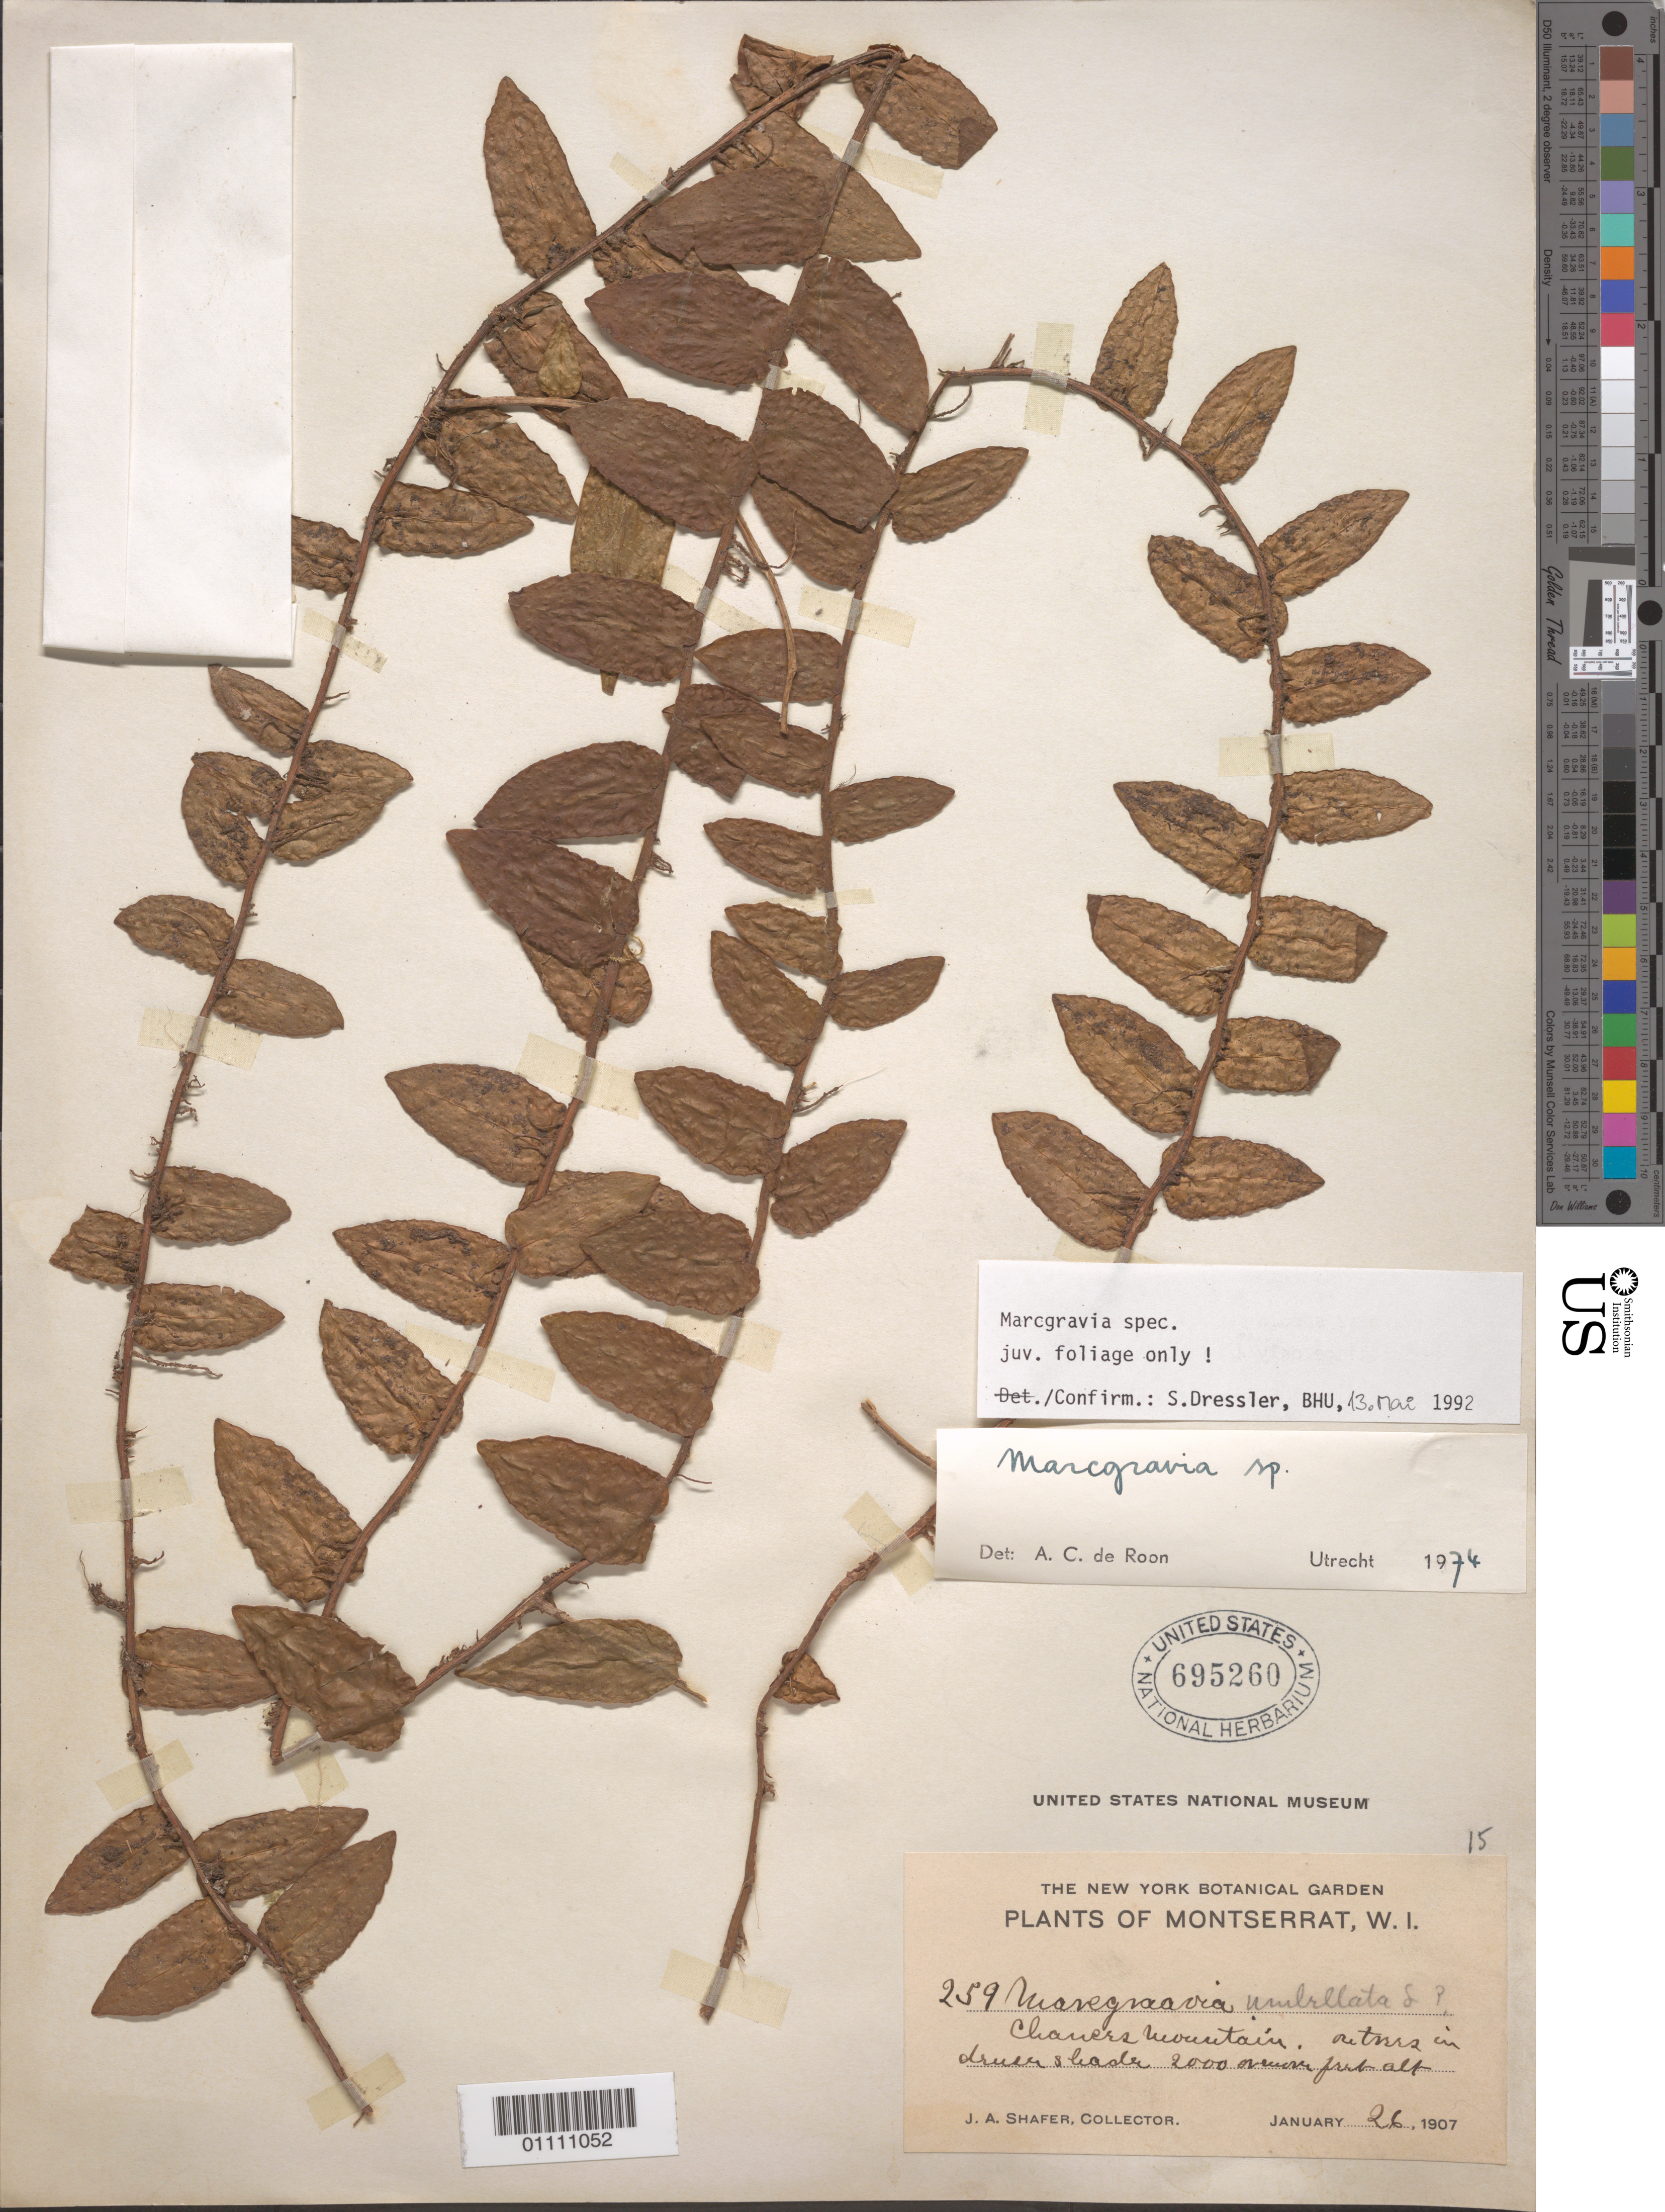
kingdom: Plantae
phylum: Tracheophyta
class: Magnoliopsida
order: Ericales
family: Marcgraviaceae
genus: Marcgravia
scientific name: Marcgravia sp.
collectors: J. A. Shafer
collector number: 259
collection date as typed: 26 Jan 1907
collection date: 1907-01-26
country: Montserrat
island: Montserrat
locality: Chances Mountain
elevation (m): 610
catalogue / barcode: US 695260